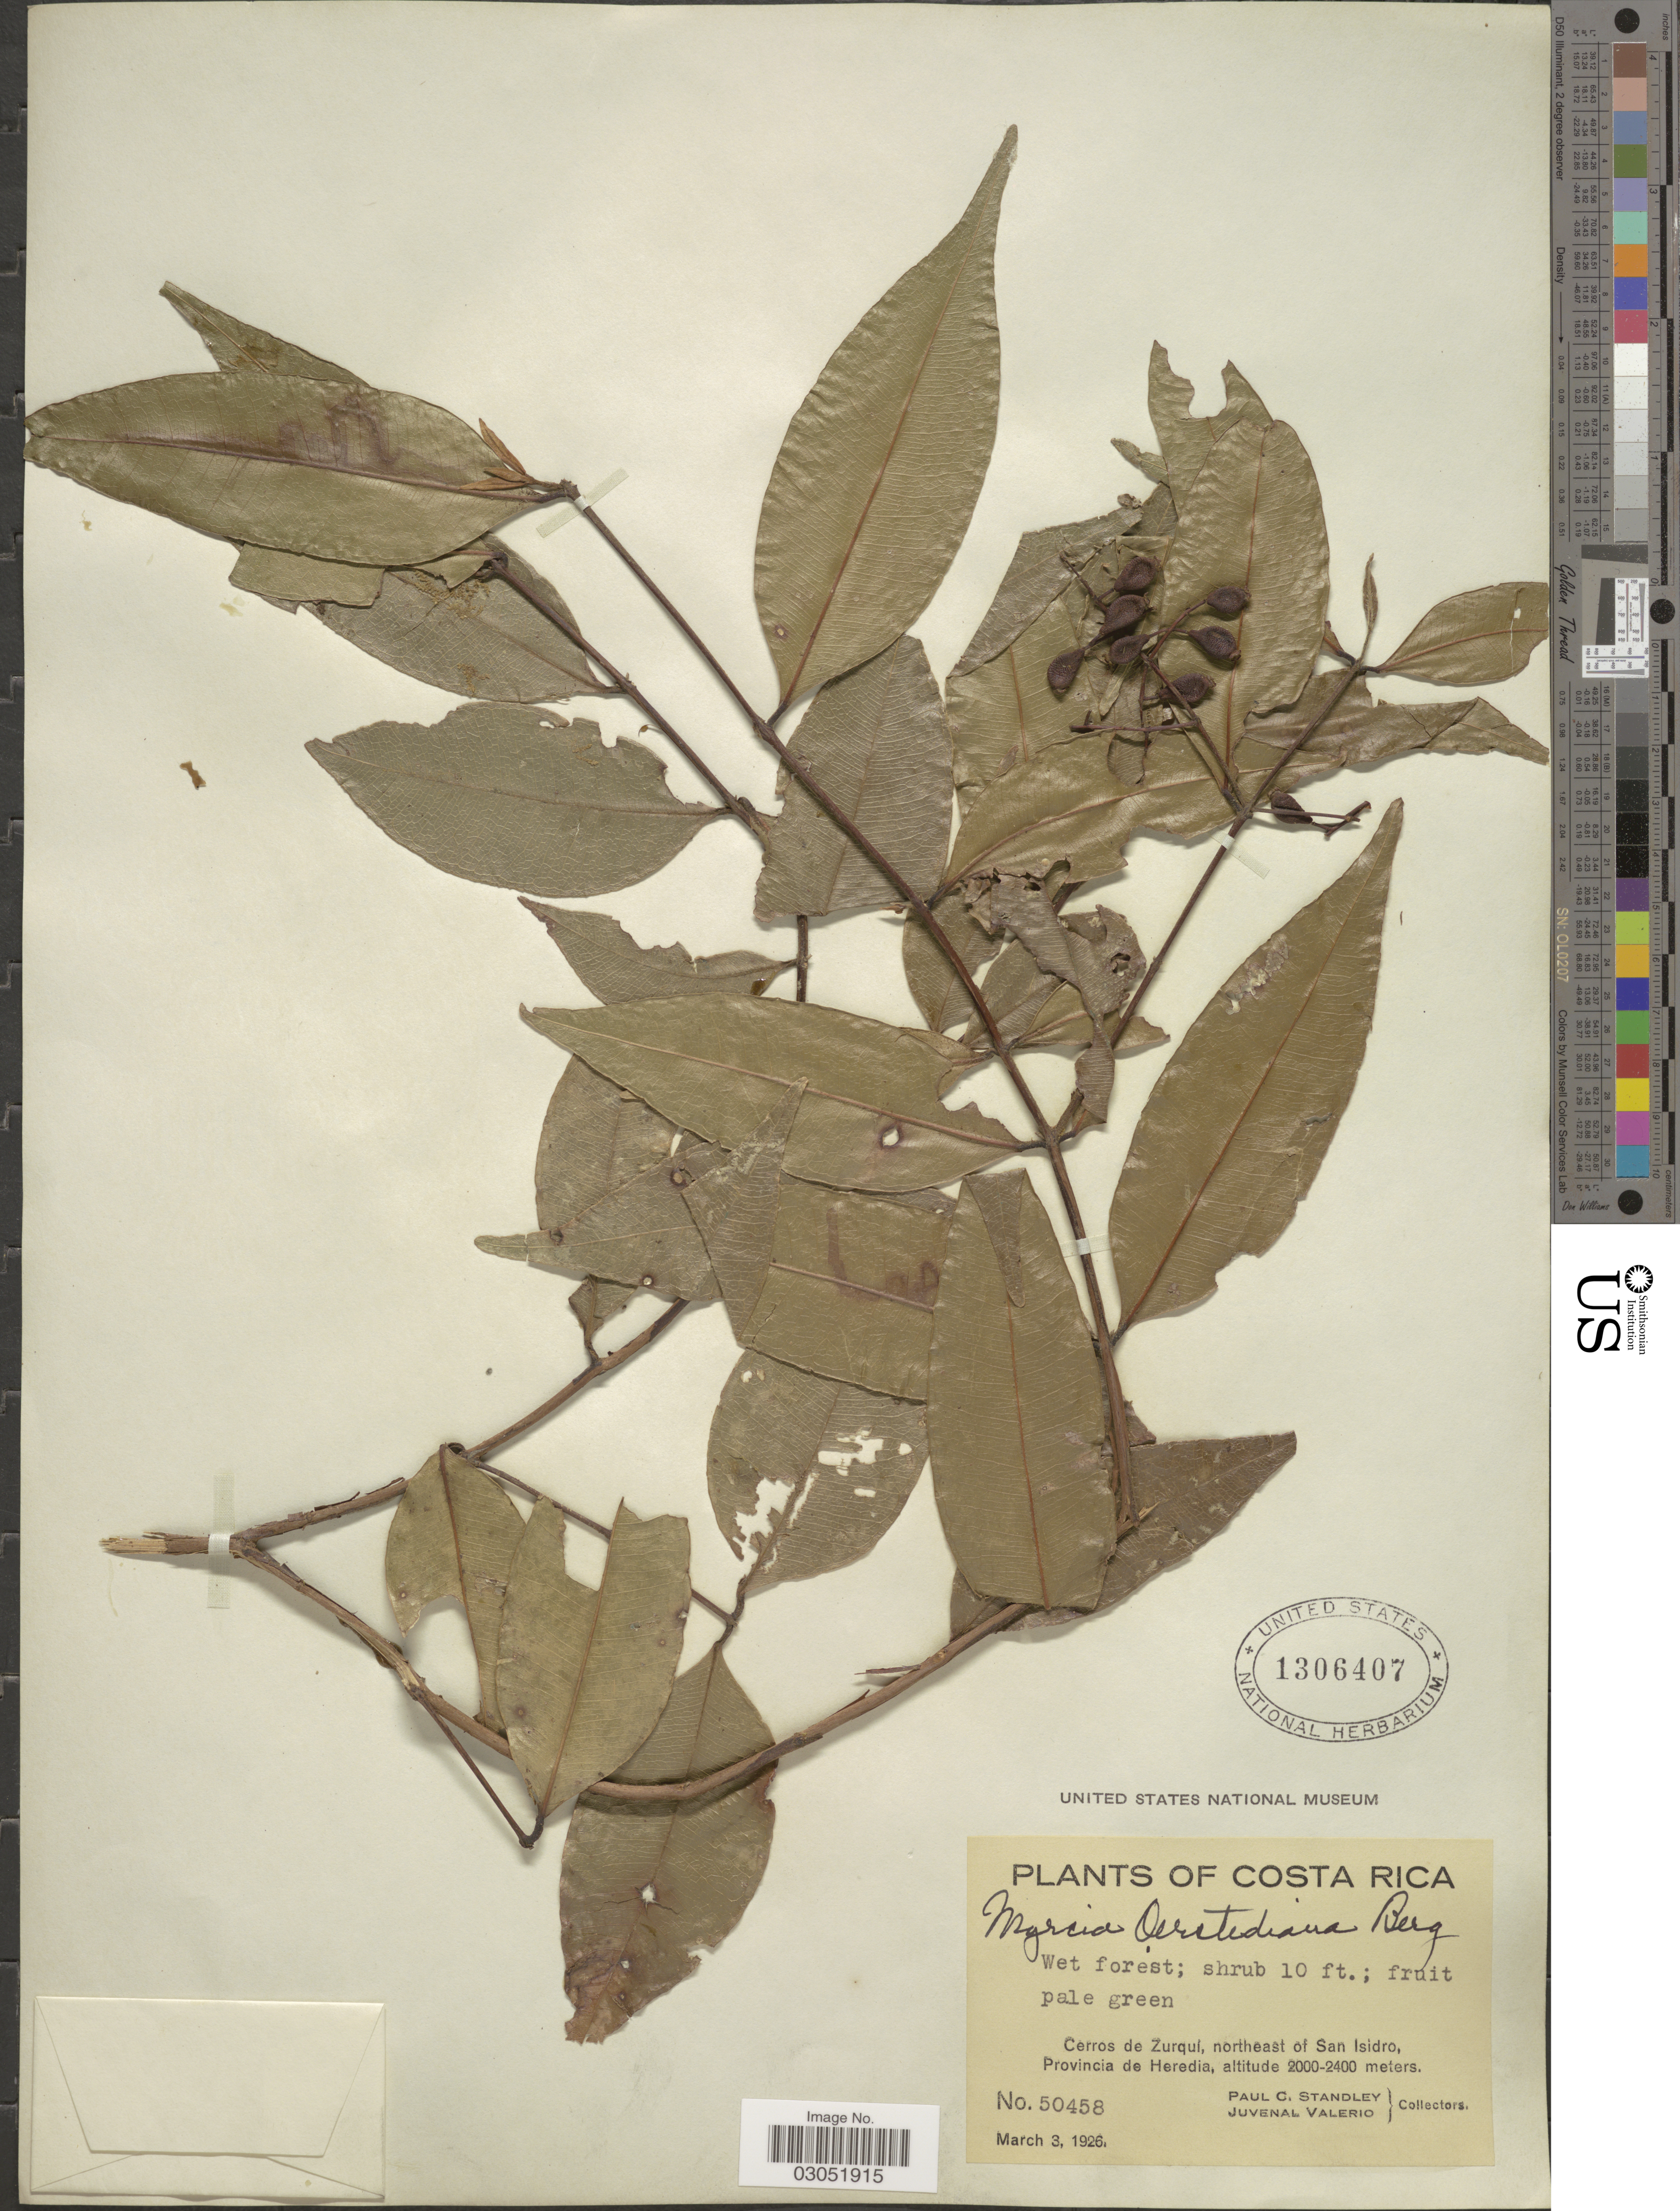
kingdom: Plantae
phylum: Tracheophyta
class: Magnoliopsida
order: Myrtales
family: Myrtaceae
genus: Myrcia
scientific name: Myrcia splendens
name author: (Sw.) DC.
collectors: P. C. Standley & J. Valerio R.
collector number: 50458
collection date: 1926-03-03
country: Costa Rica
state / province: Heredia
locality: Cerros de Zurqui, northeast of San Isidro.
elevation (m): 2000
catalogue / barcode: US 1306407